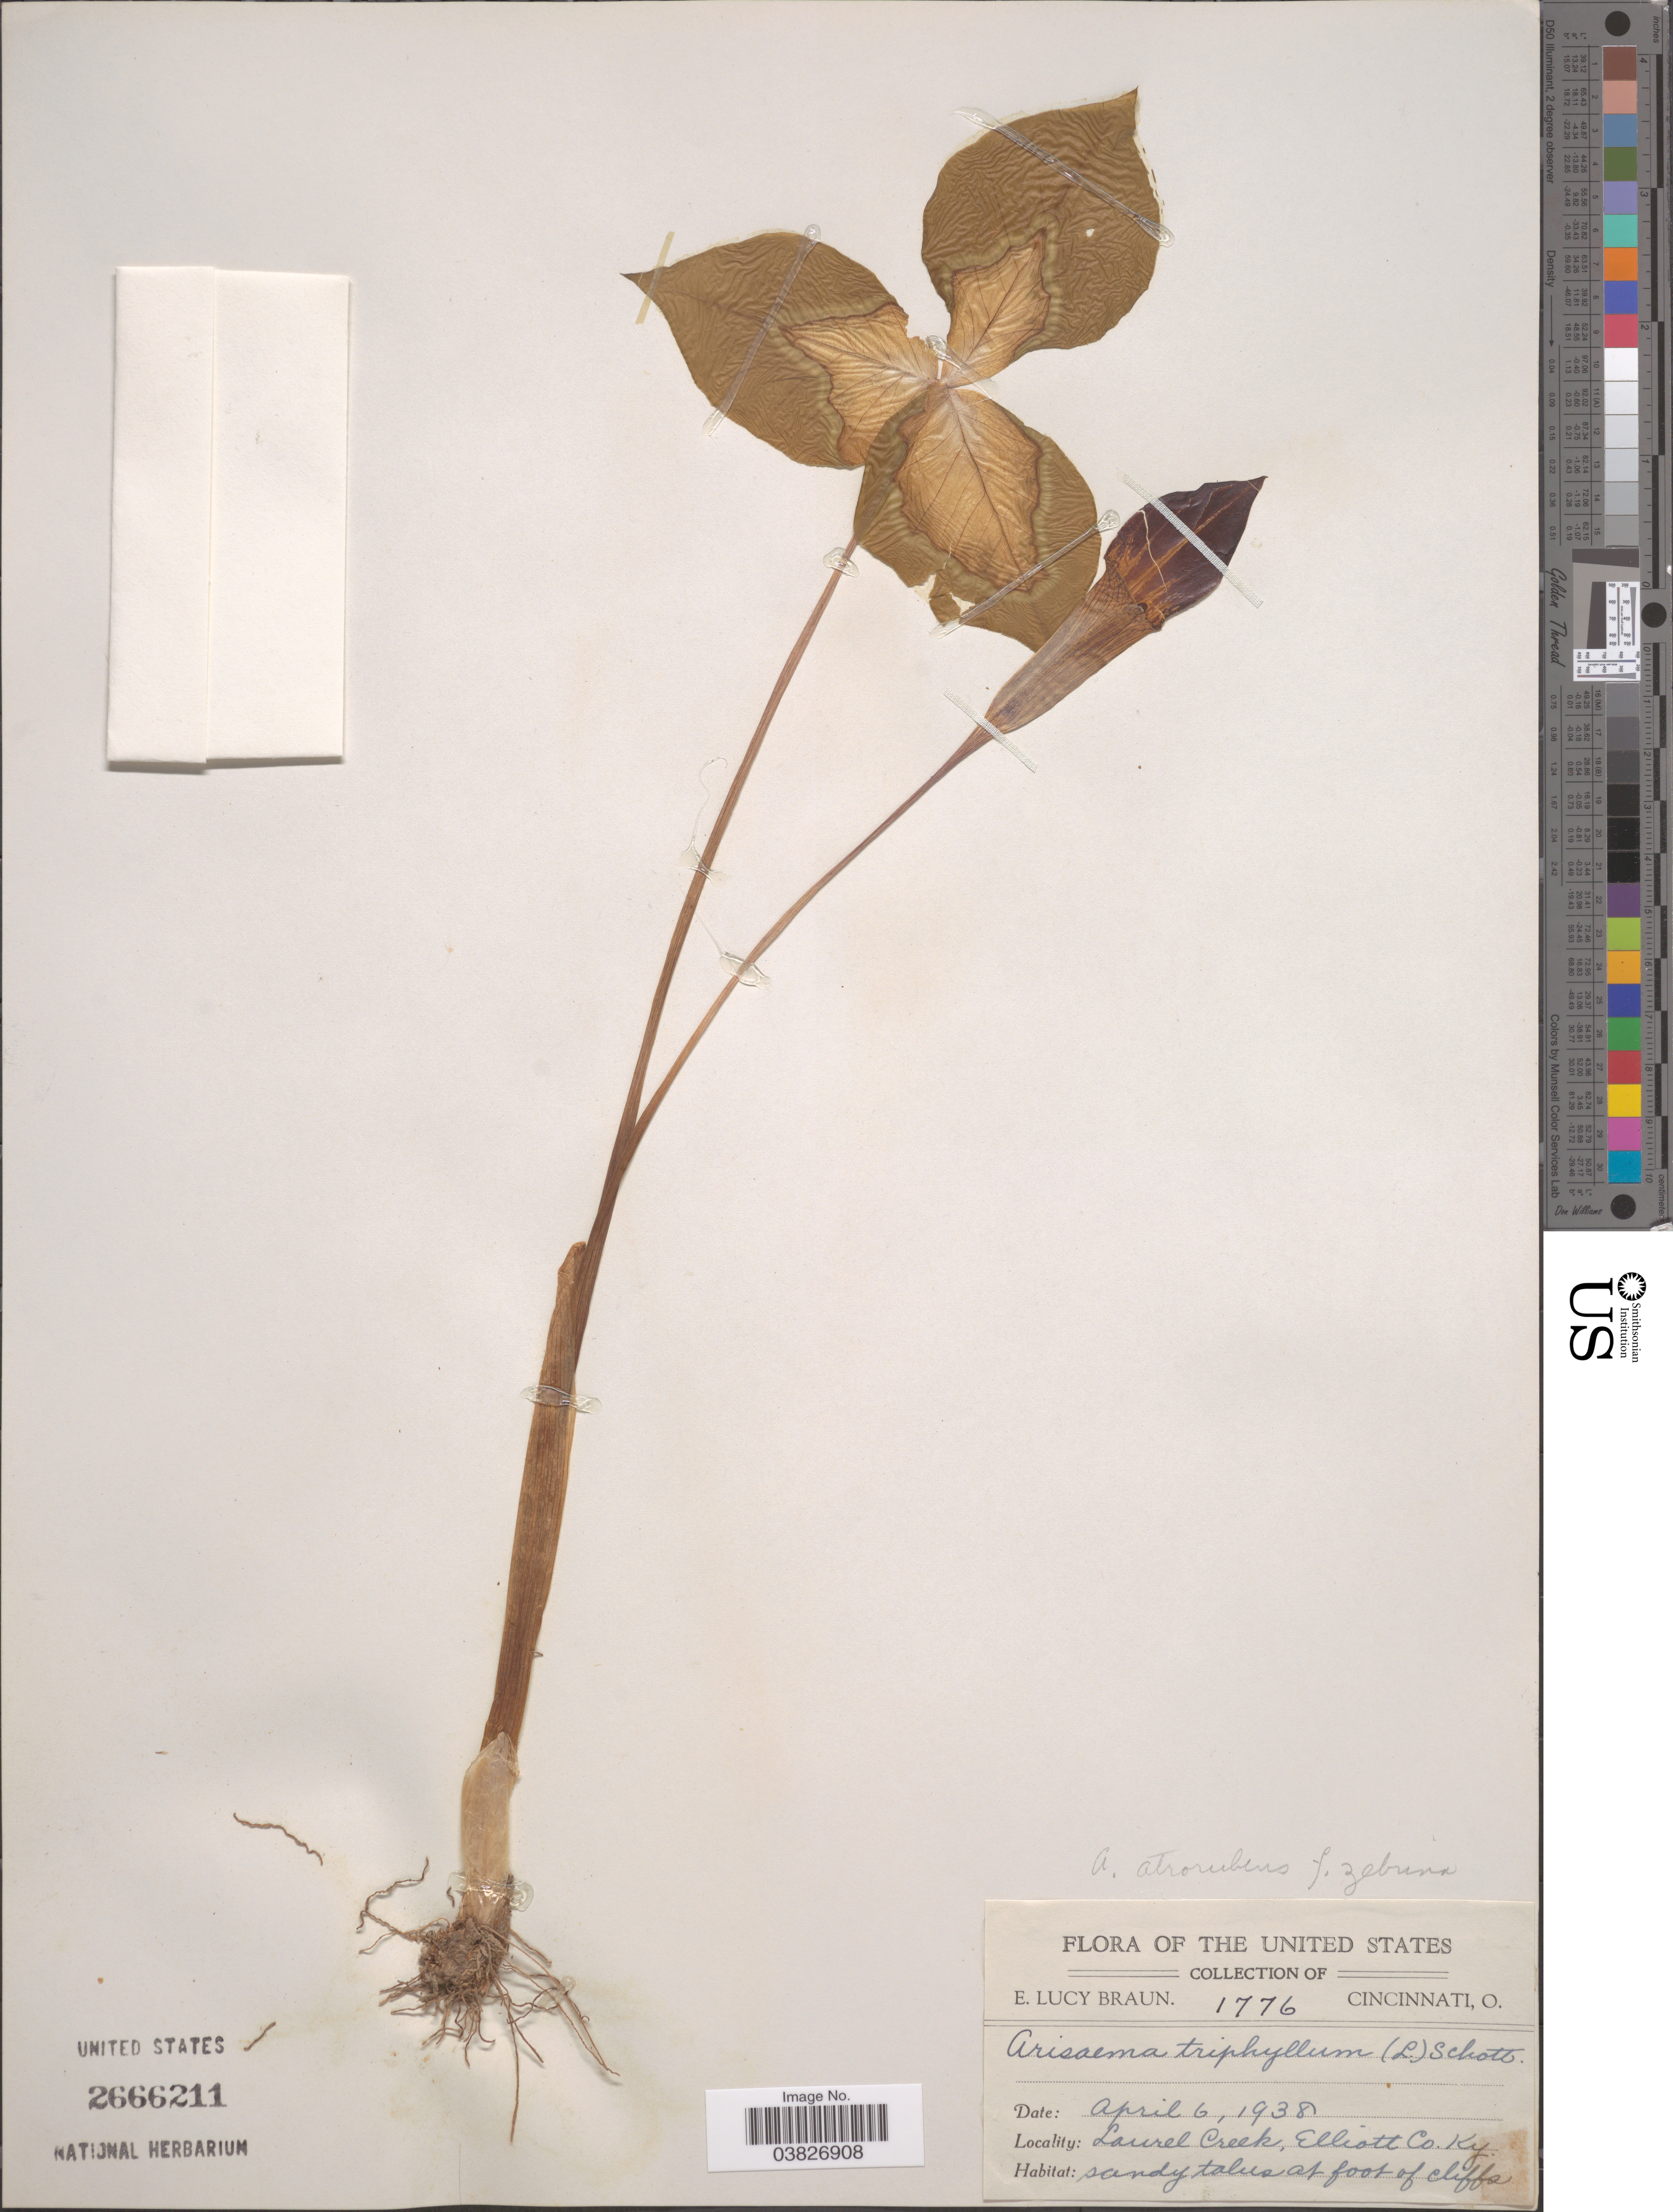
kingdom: Plantae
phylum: Tracheophyta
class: Liliopsida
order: Alismatales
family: Araceae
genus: Arisaema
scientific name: Arisaema atrorubens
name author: (Aiton) Blume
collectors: E. L. Braun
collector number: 1776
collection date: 1938-04-06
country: United States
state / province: Kentucky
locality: Laurel Creek, Elliott Co.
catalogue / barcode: US 2666211